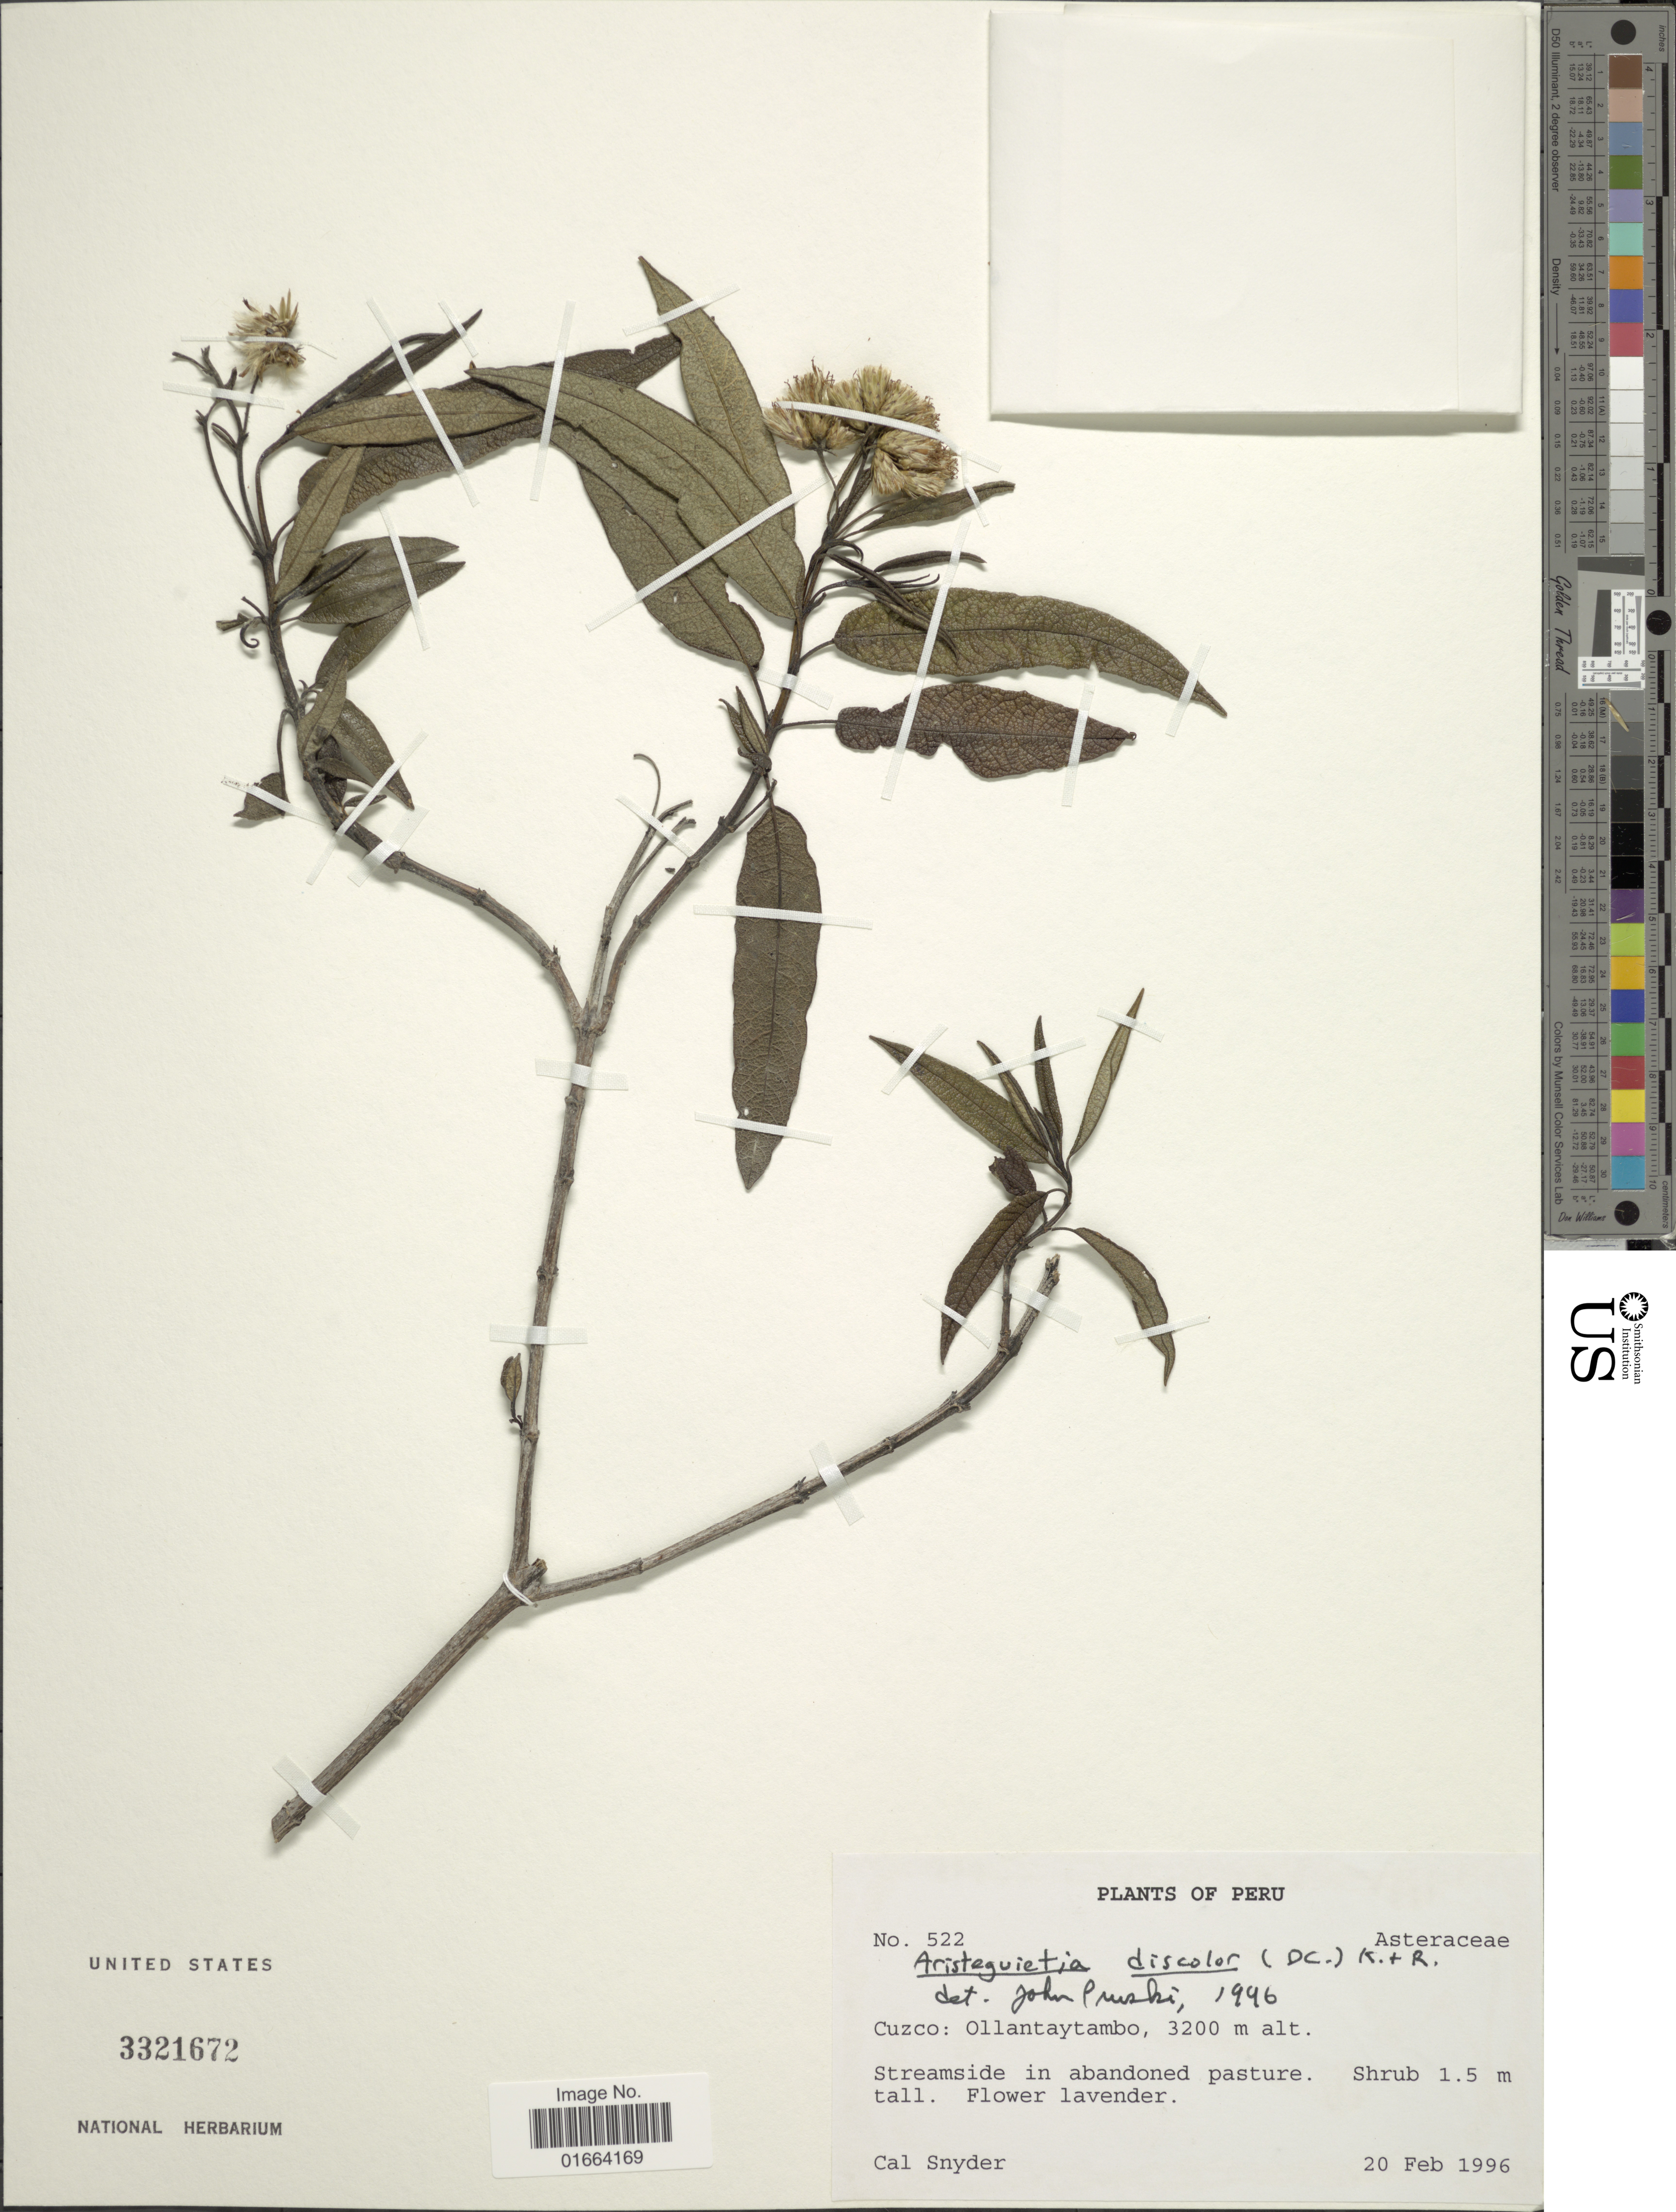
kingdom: Plantae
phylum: Tracheophyta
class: Magnoliopsida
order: Asterales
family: Asteraceae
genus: Aristeguietia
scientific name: Aristeguietia discolor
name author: (DC.) R.M. King & H. Rob.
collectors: C. Snyder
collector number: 522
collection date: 1996-02-20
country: Peru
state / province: Cusco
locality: Ollantaytambo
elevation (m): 3200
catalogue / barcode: US 3321672